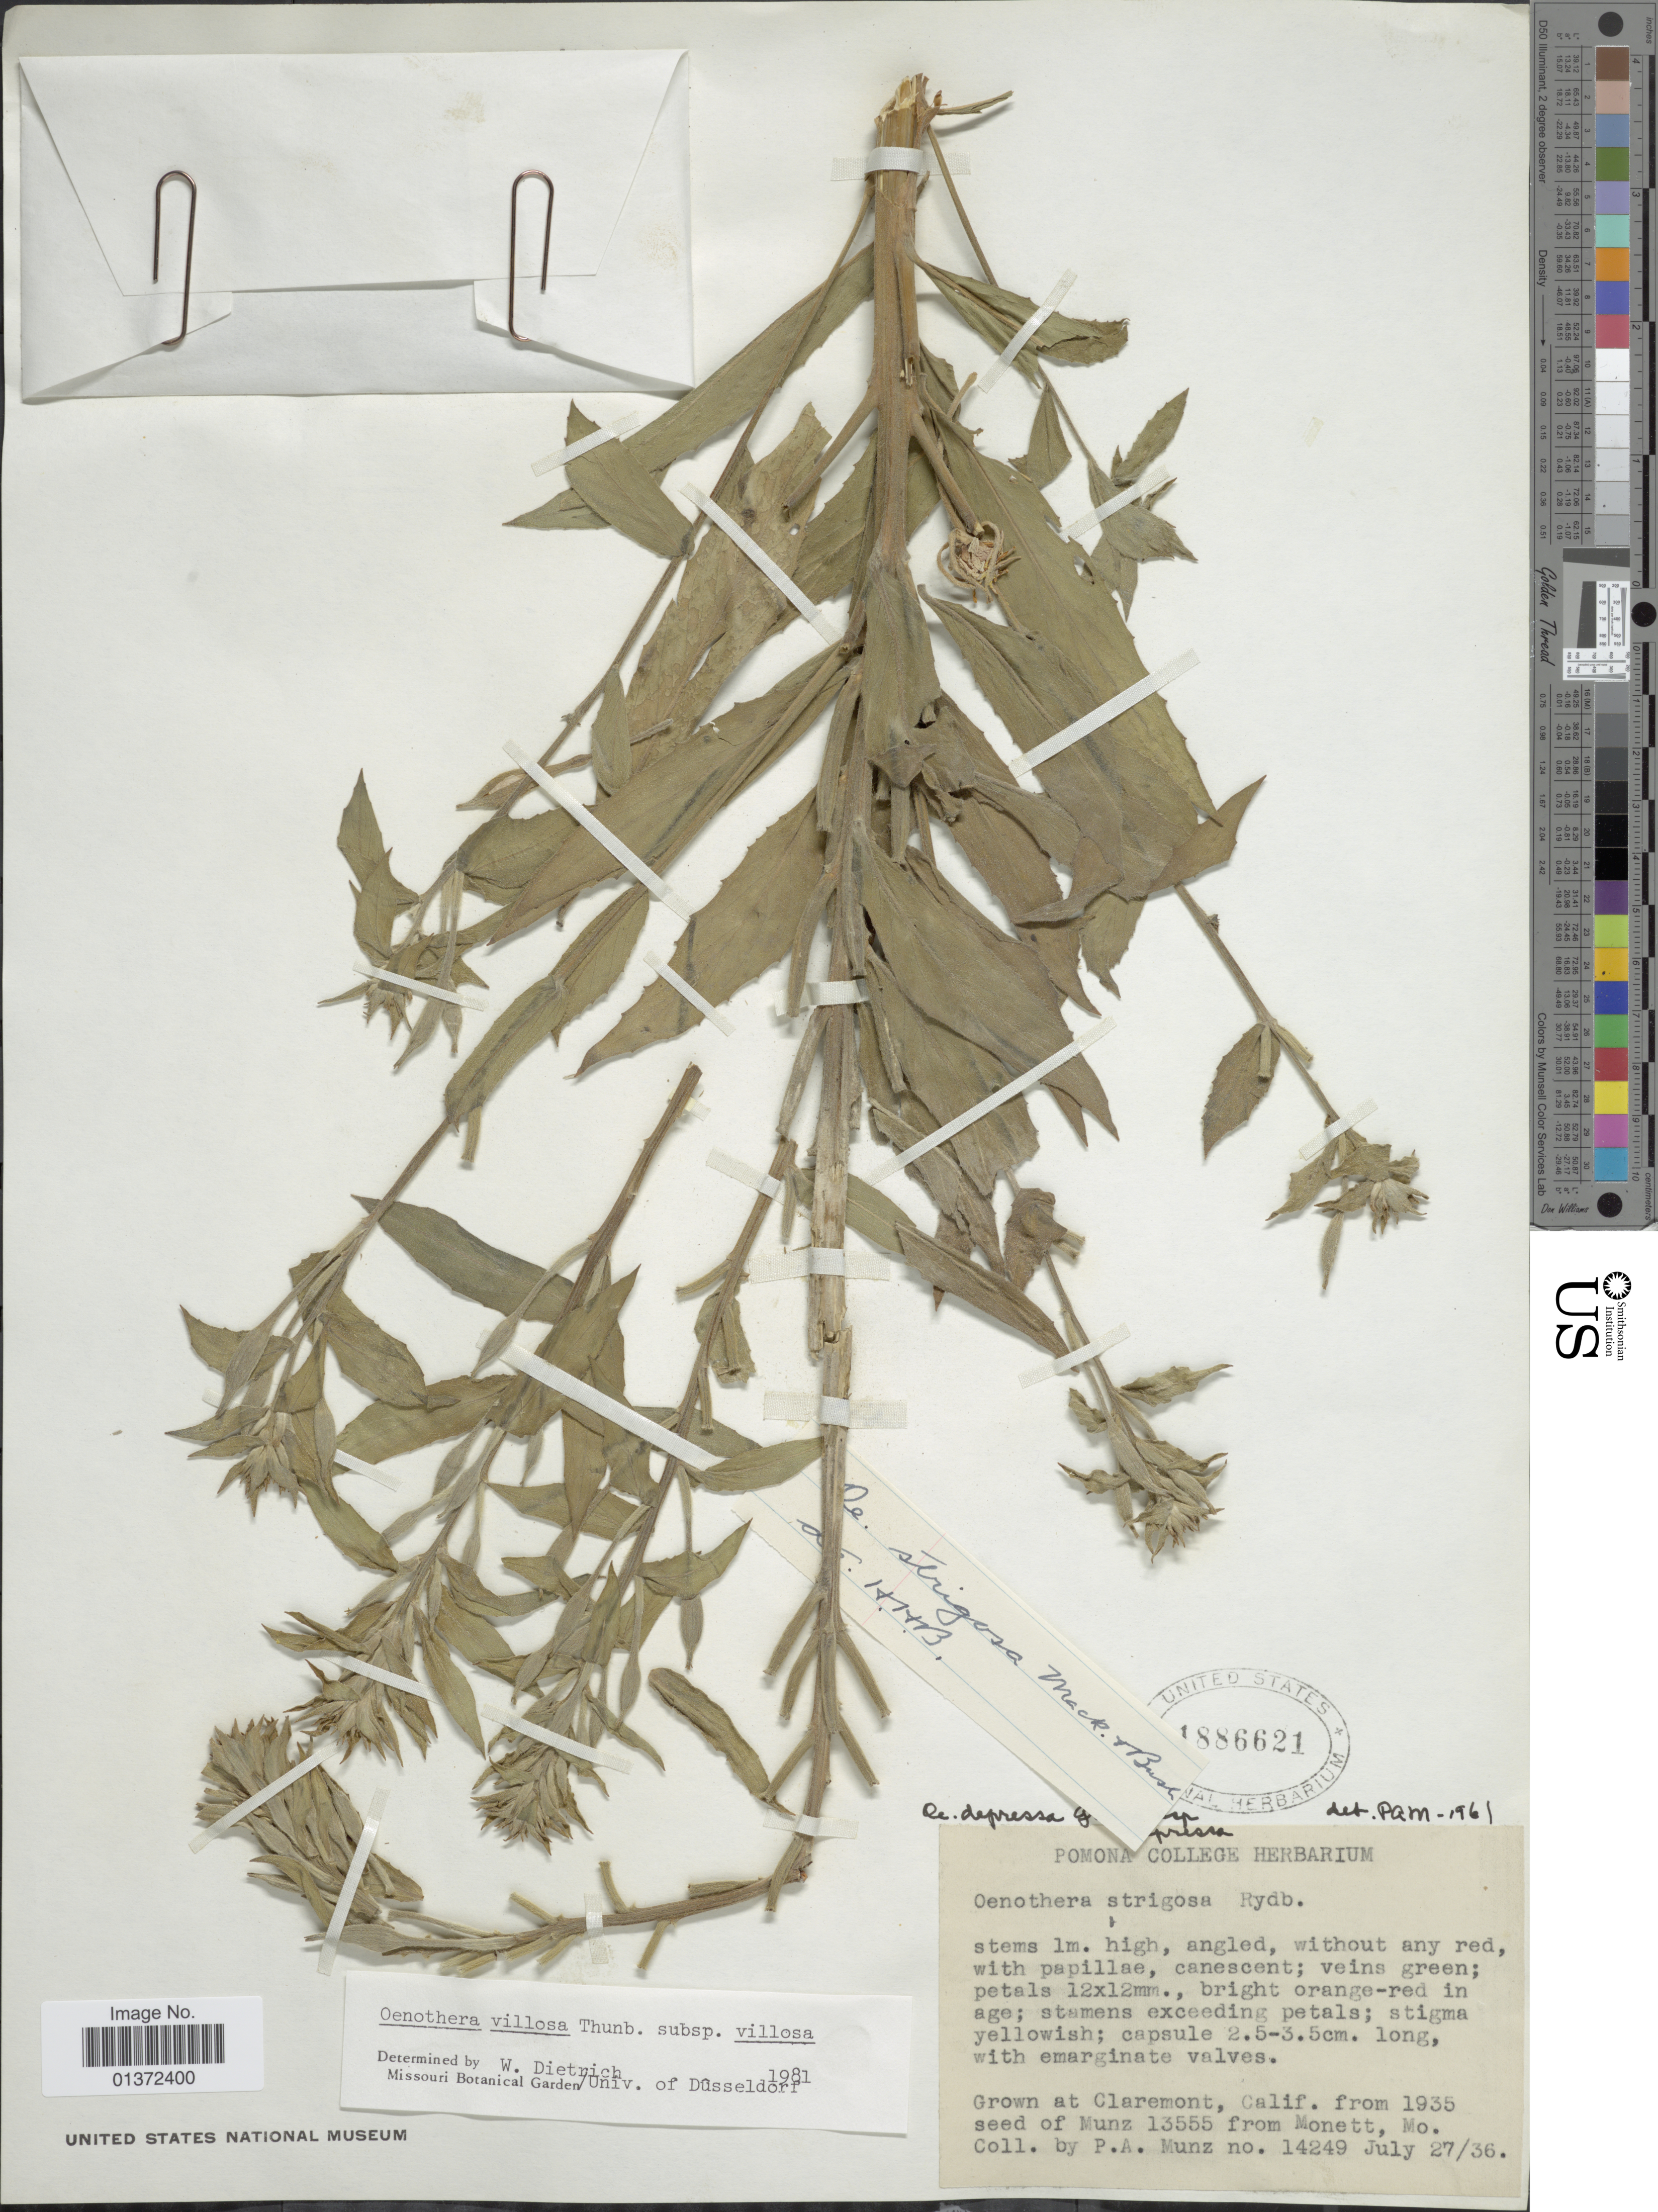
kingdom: Plantae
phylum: Tracheophyta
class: Magnoliopsida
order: Myrtales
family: Onagraceae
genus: Oenothera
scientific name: Oenothera villosa subsp. villosa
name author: Thunb.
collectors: P. A. Munz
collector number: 14249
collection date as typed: Transcribed d/m/y: 27/7/36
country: United States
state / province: California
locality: Claremont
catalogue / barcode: US 1886621